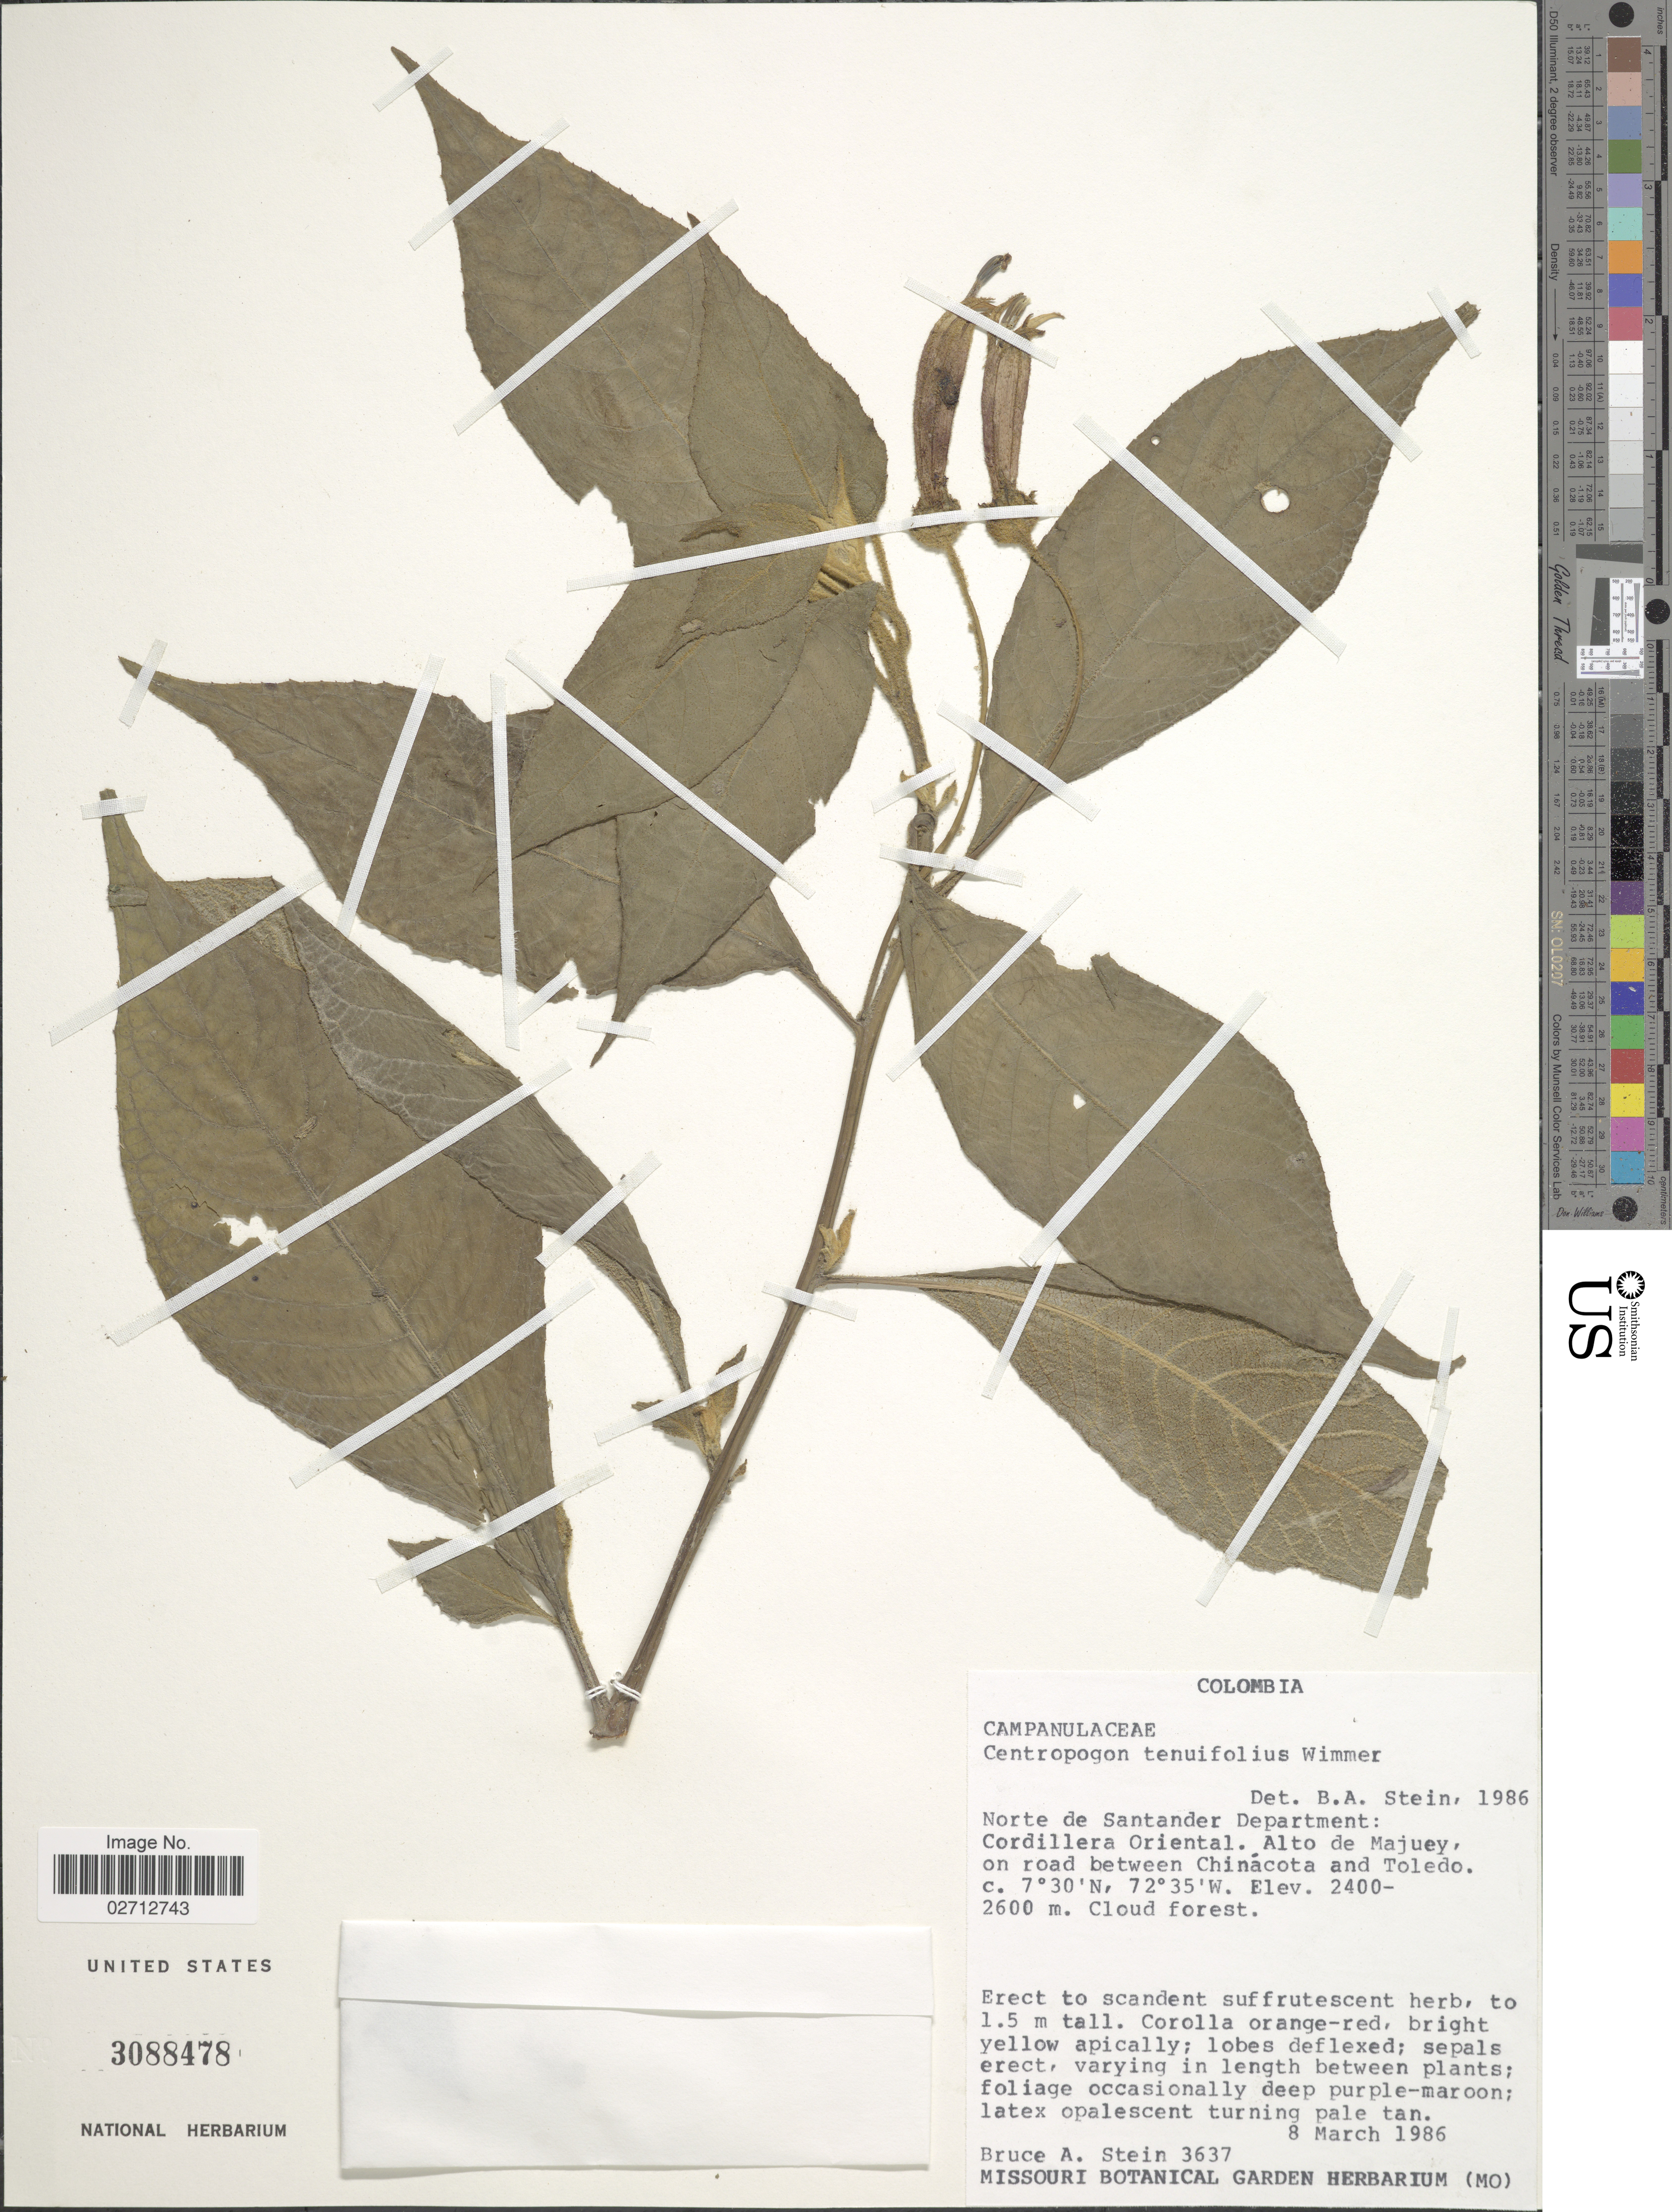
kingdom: Plantae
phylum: Tracheophyta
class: Magnoliopsida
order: Asterales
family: Campanulaceae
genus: Centropogon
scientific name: Centropogon tenuifolius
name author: E. Wimm.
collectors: B. A. Stein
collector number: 3637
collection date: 1986-03-08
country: Colombia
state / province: Norte de Santander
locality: Cordillera Oriental. Alto de Majuey, on road between Chinacota and Toledo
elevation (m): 2400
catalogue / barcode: US 3088478